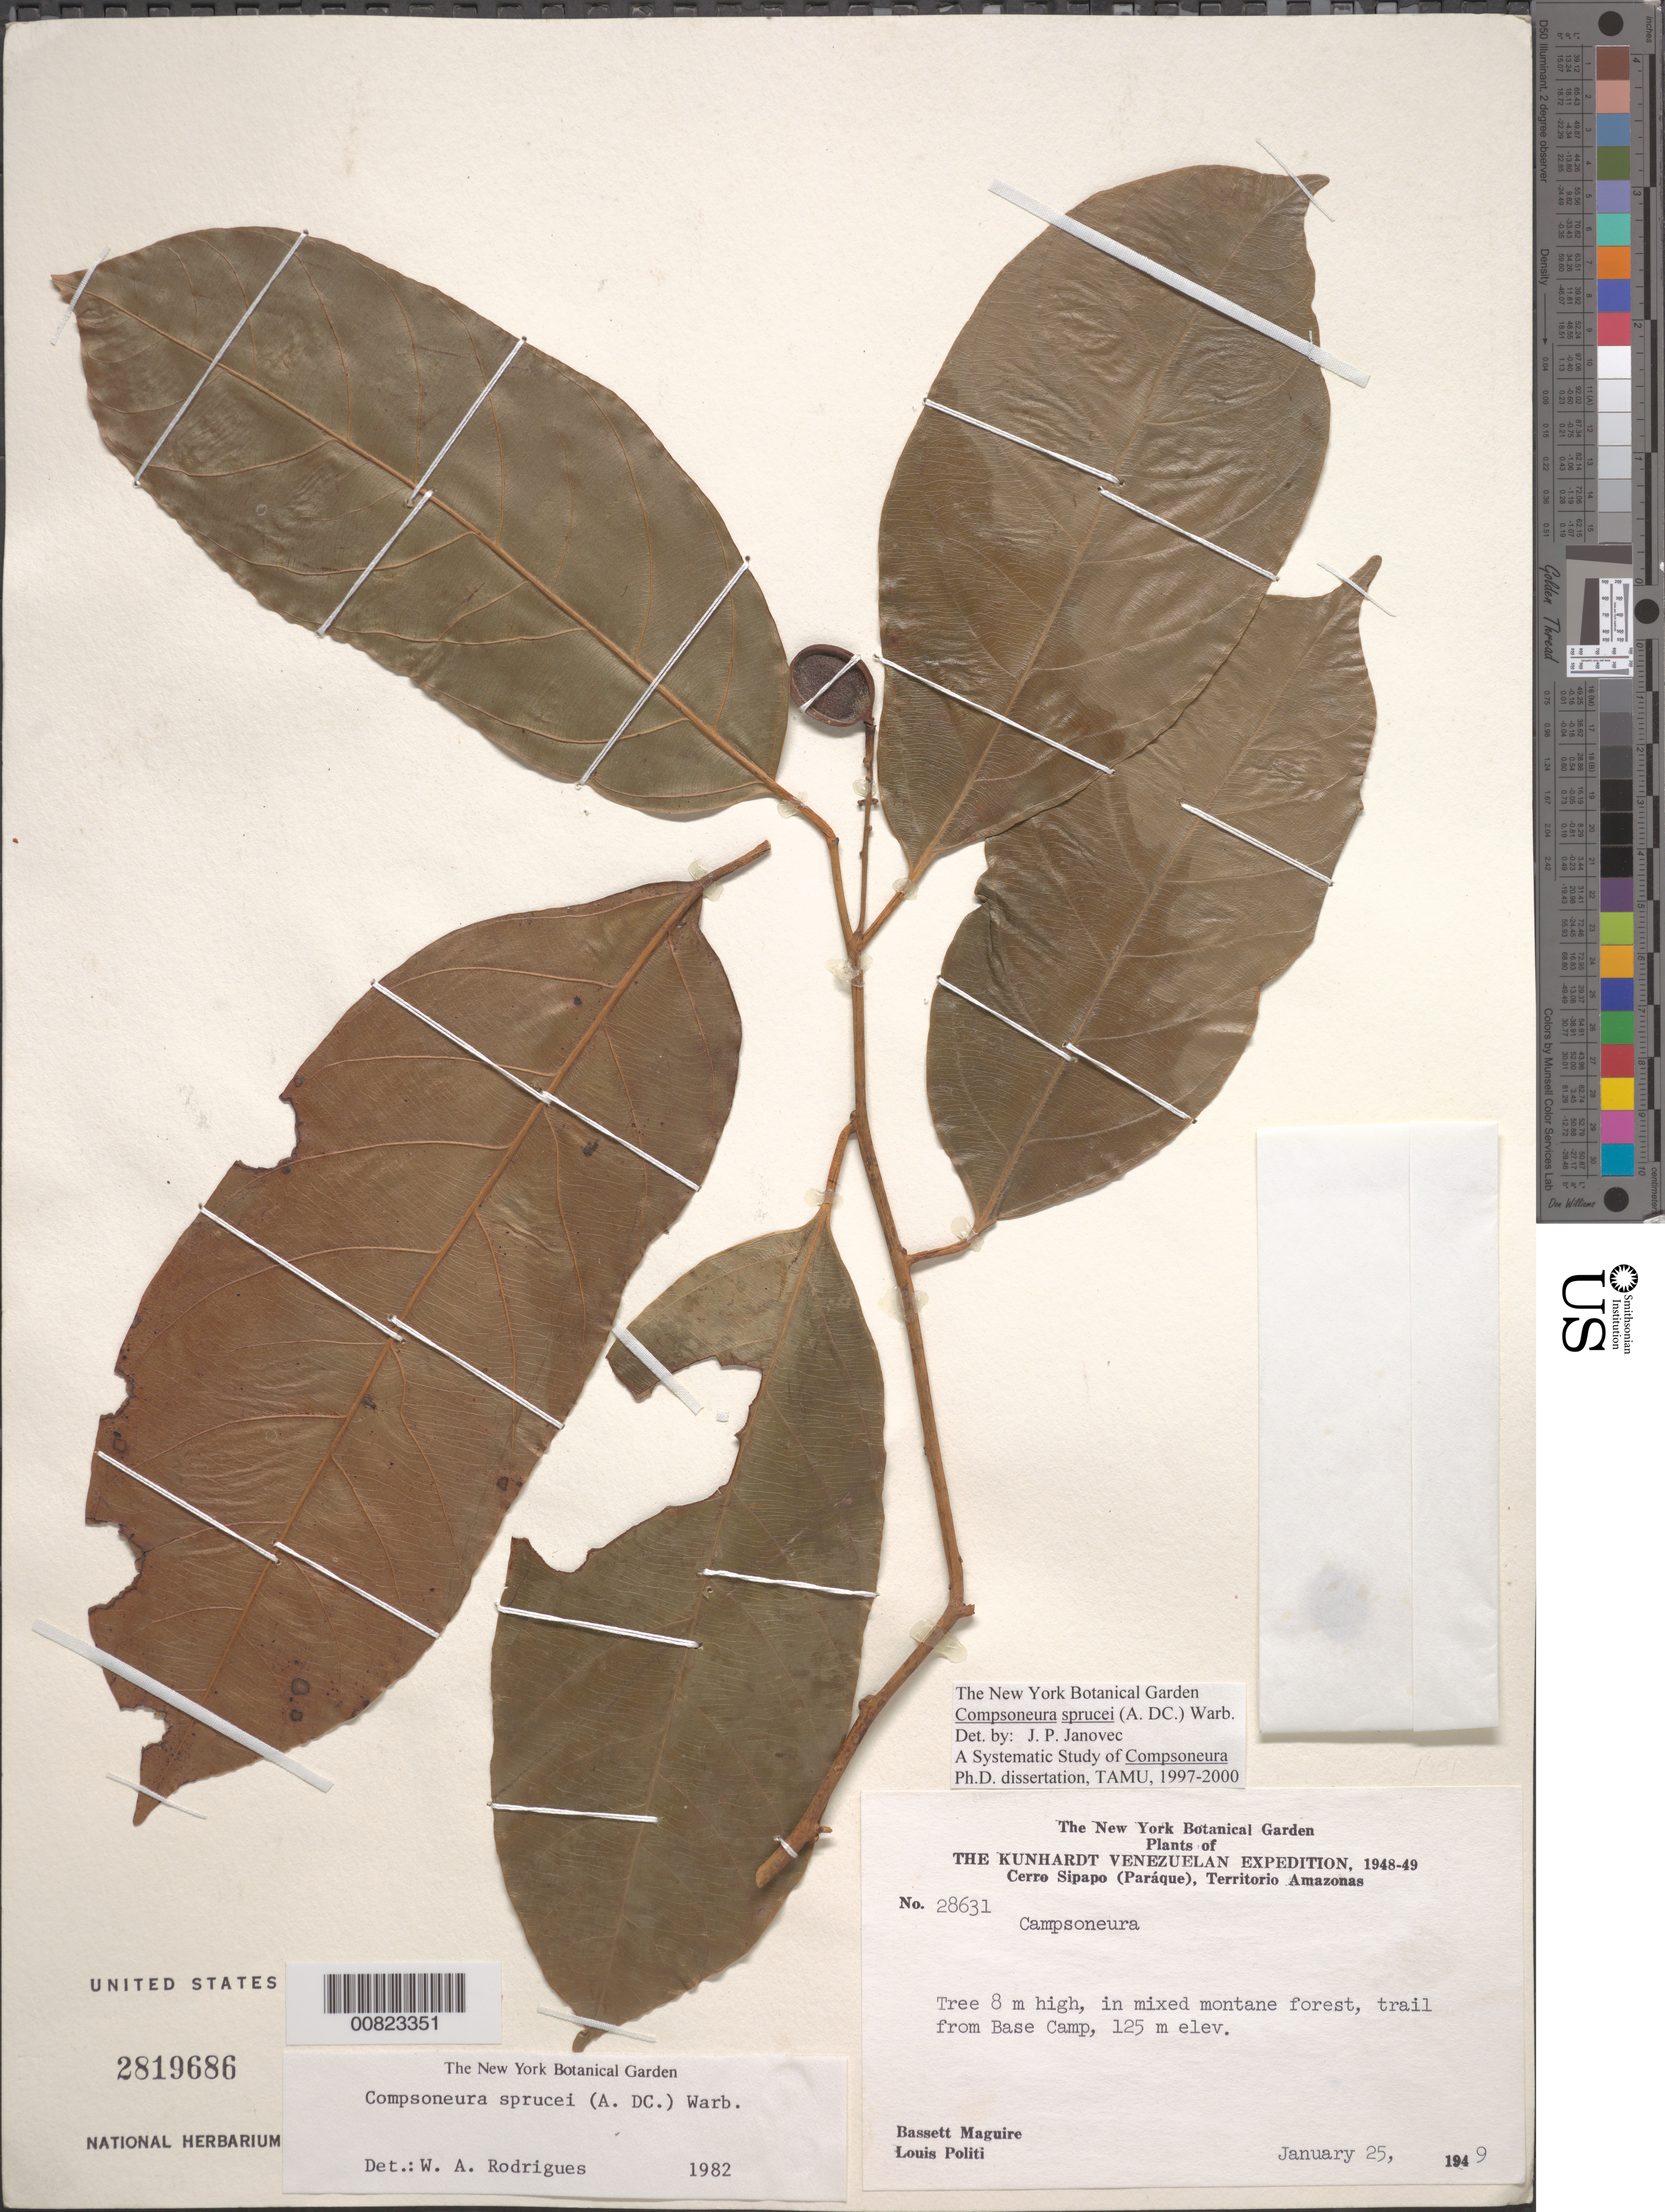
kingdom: Plantae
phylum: Tracheophyta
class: Magnoliopsida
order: Magnoliales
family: Myristicaceae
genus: Compsoneura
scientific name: Compsoneura sprucei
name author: (A. DC.) Warb.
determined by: Rodrigues, W. A.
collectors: B. Maguire & L. Politi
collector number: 28631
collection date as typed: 25-Jan-49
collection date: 1949-01-25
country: Venezuela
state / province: Amazonas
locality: Cerro Sipapo (Paráque), Base Camp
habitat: Mixed montane forest; trail from camp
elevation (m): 125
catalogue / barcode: US 2819686